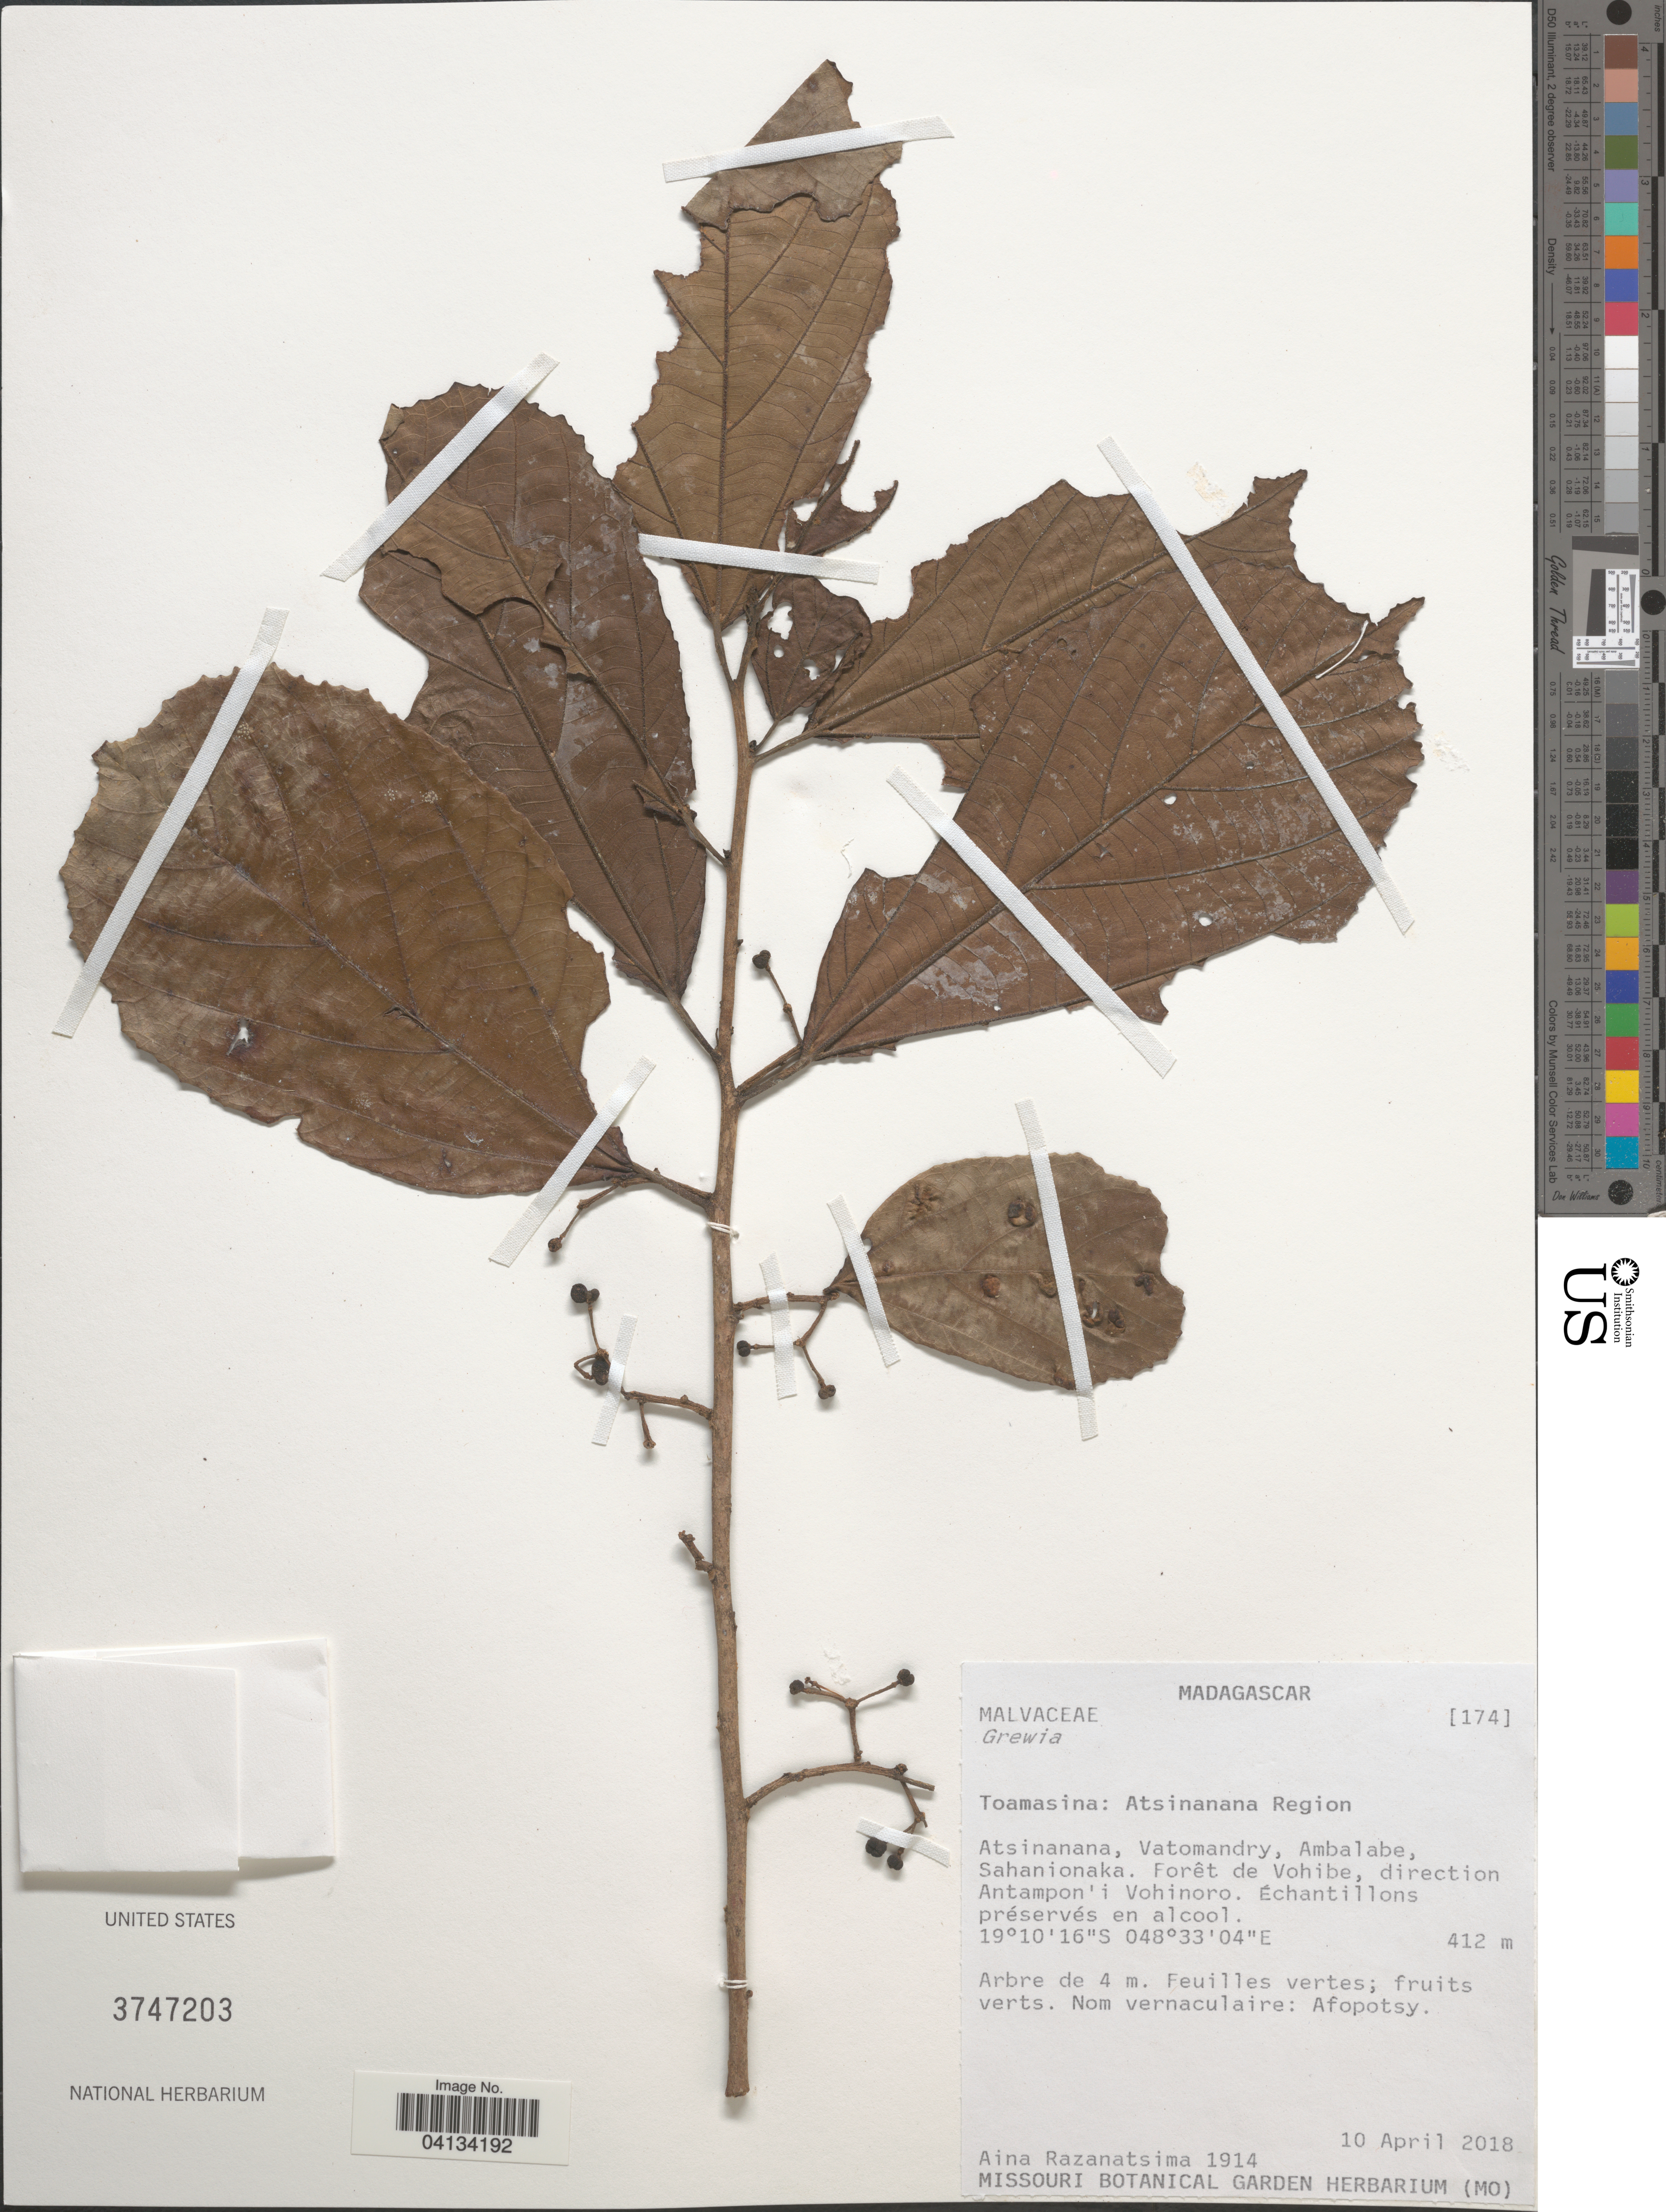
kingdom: Plantae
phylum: Tracheophyta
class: Magnoliopsida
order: Malvales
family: Malvaceae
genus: Grewia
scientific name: Grewia sp.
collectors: A. Razanatsima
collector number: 1914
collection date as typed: Transcribed d/m/y: 10/4/2018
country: Madagascar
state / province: Atsinanana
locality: Atsinanana Region. Atsinanana, Vatomandry, Ambalabe, Sahanionaka. Forêt de Vohibe, direction Antampon'i Vohinoro.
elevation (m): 412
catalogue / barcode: US 3747203